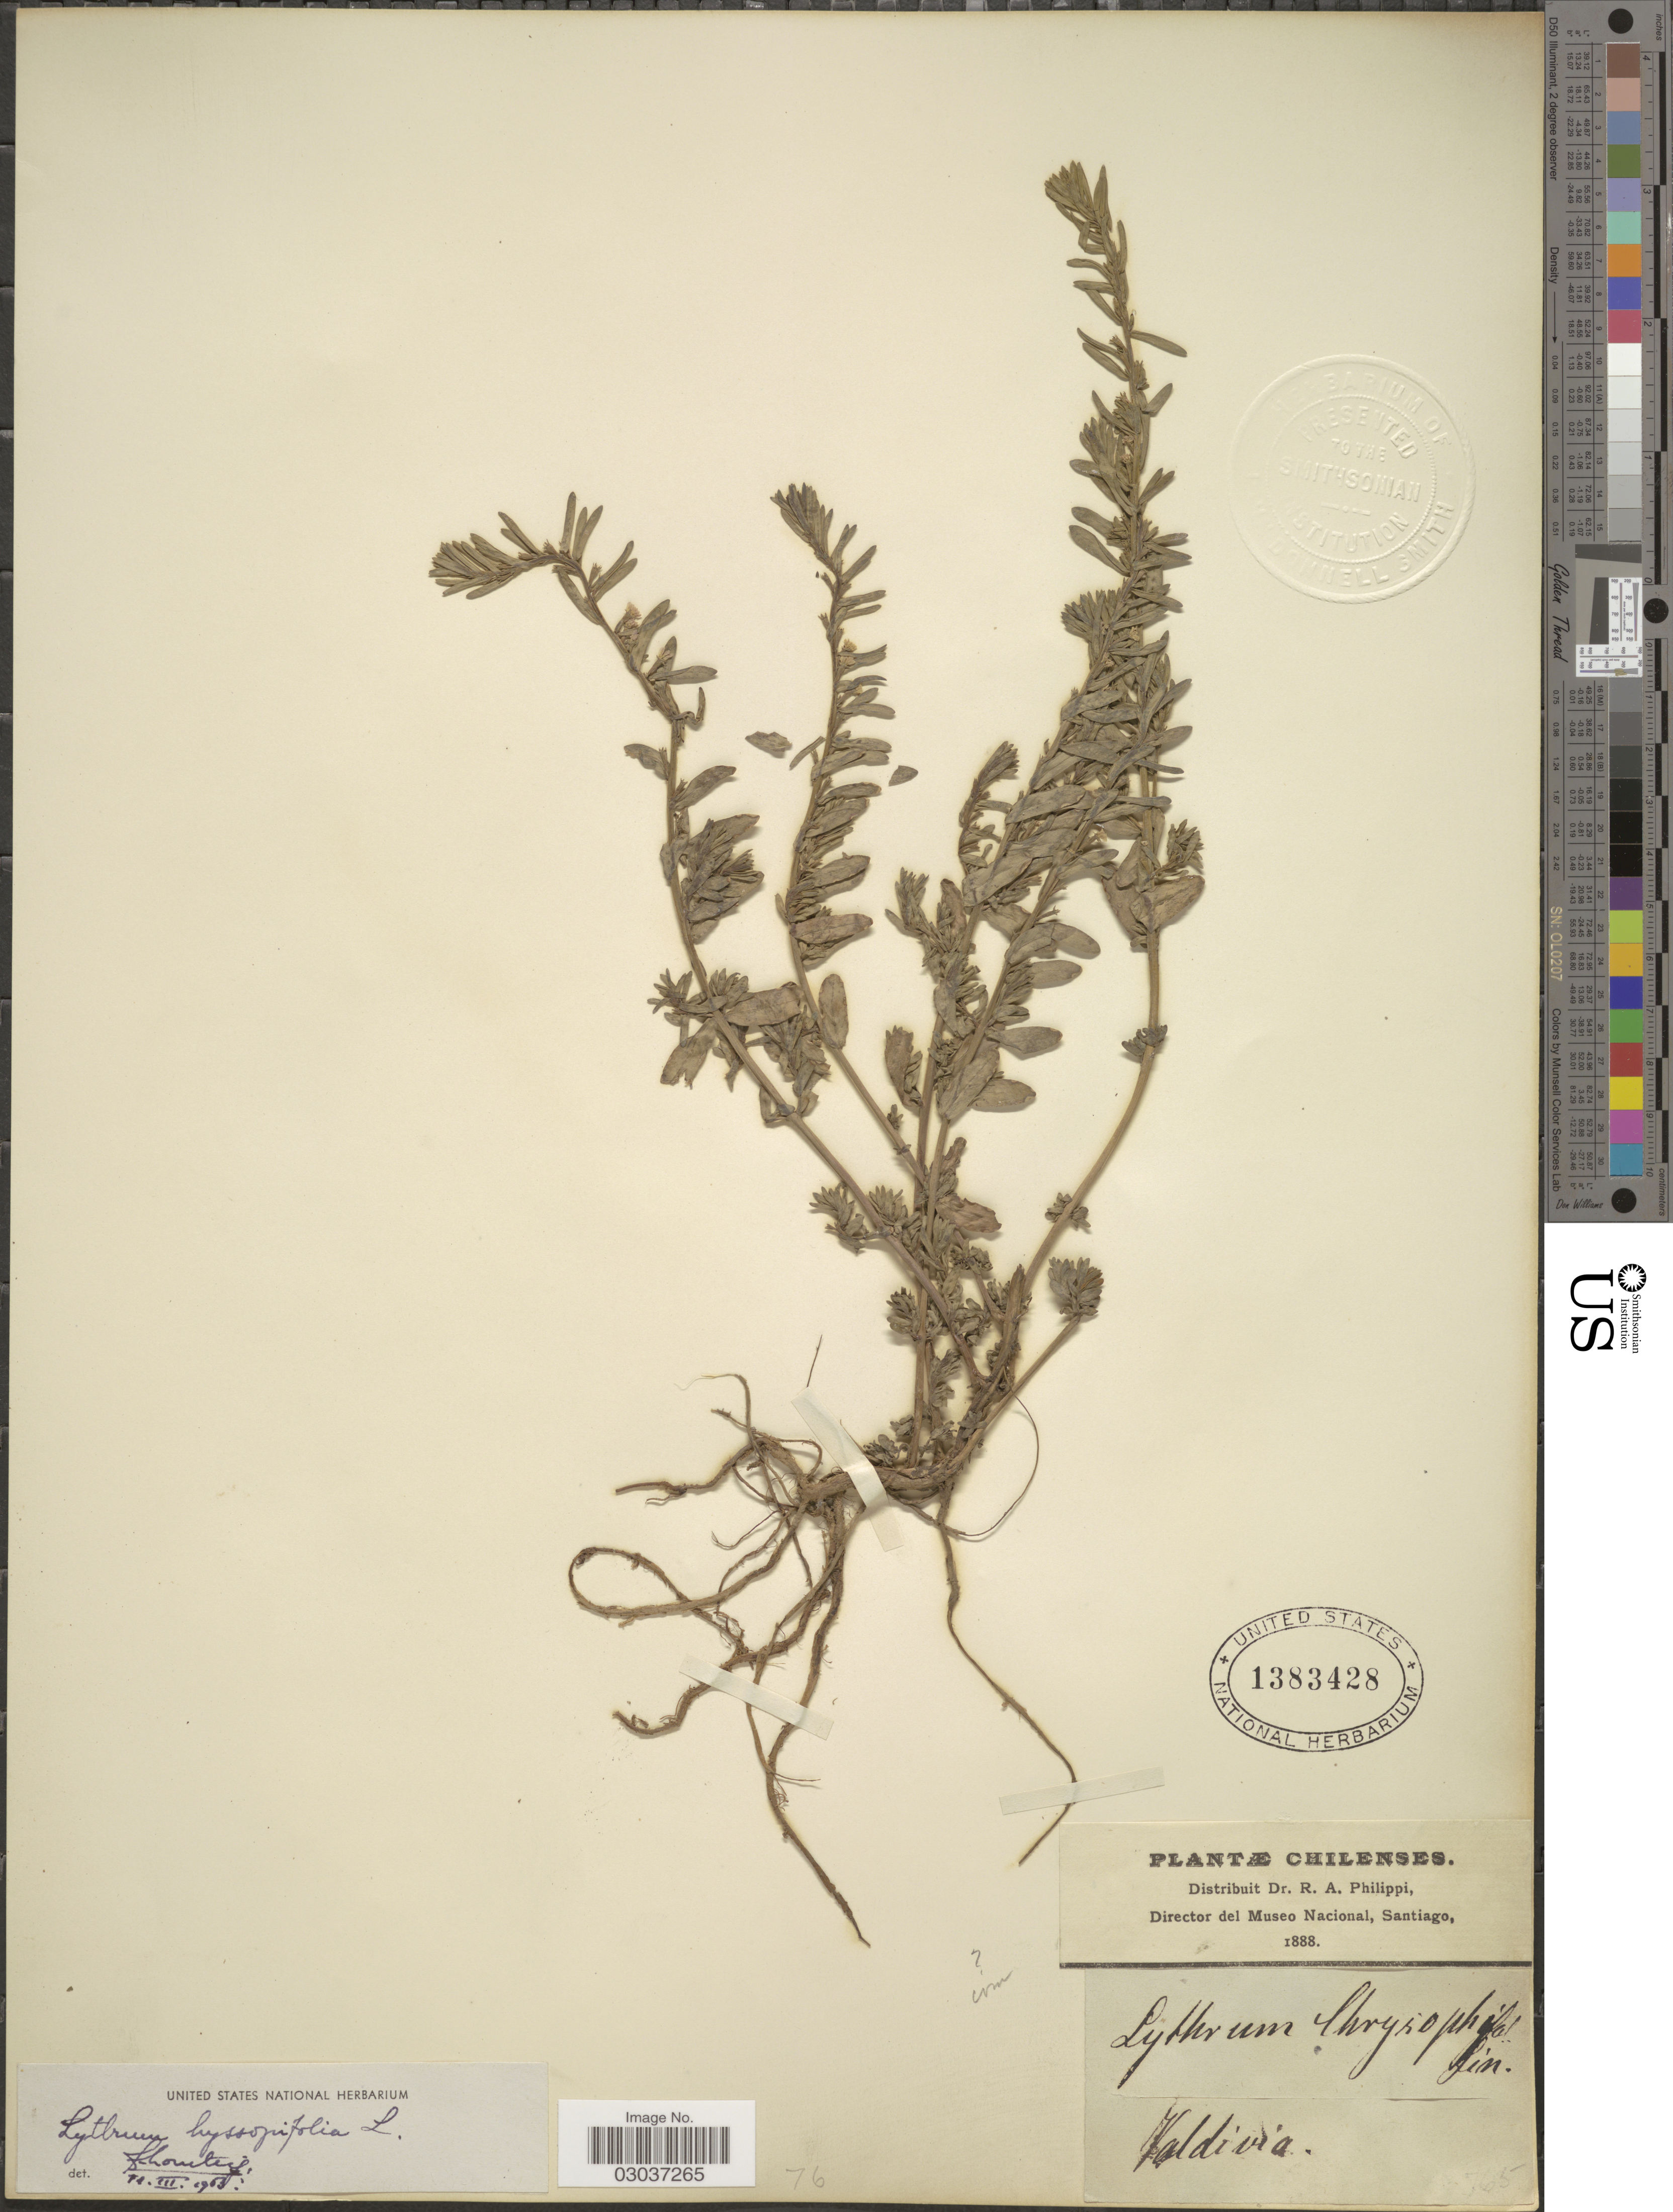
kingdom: Plantae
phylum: Tracheophyta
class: Magnoliopsida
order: Myrtales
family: Lythraceae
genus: Lythrum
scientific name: Lythrum hyssopifolia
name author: L.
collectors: R. A. Philippi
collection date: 1888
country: Chile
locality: Valdivia.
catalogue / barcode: US 1383428